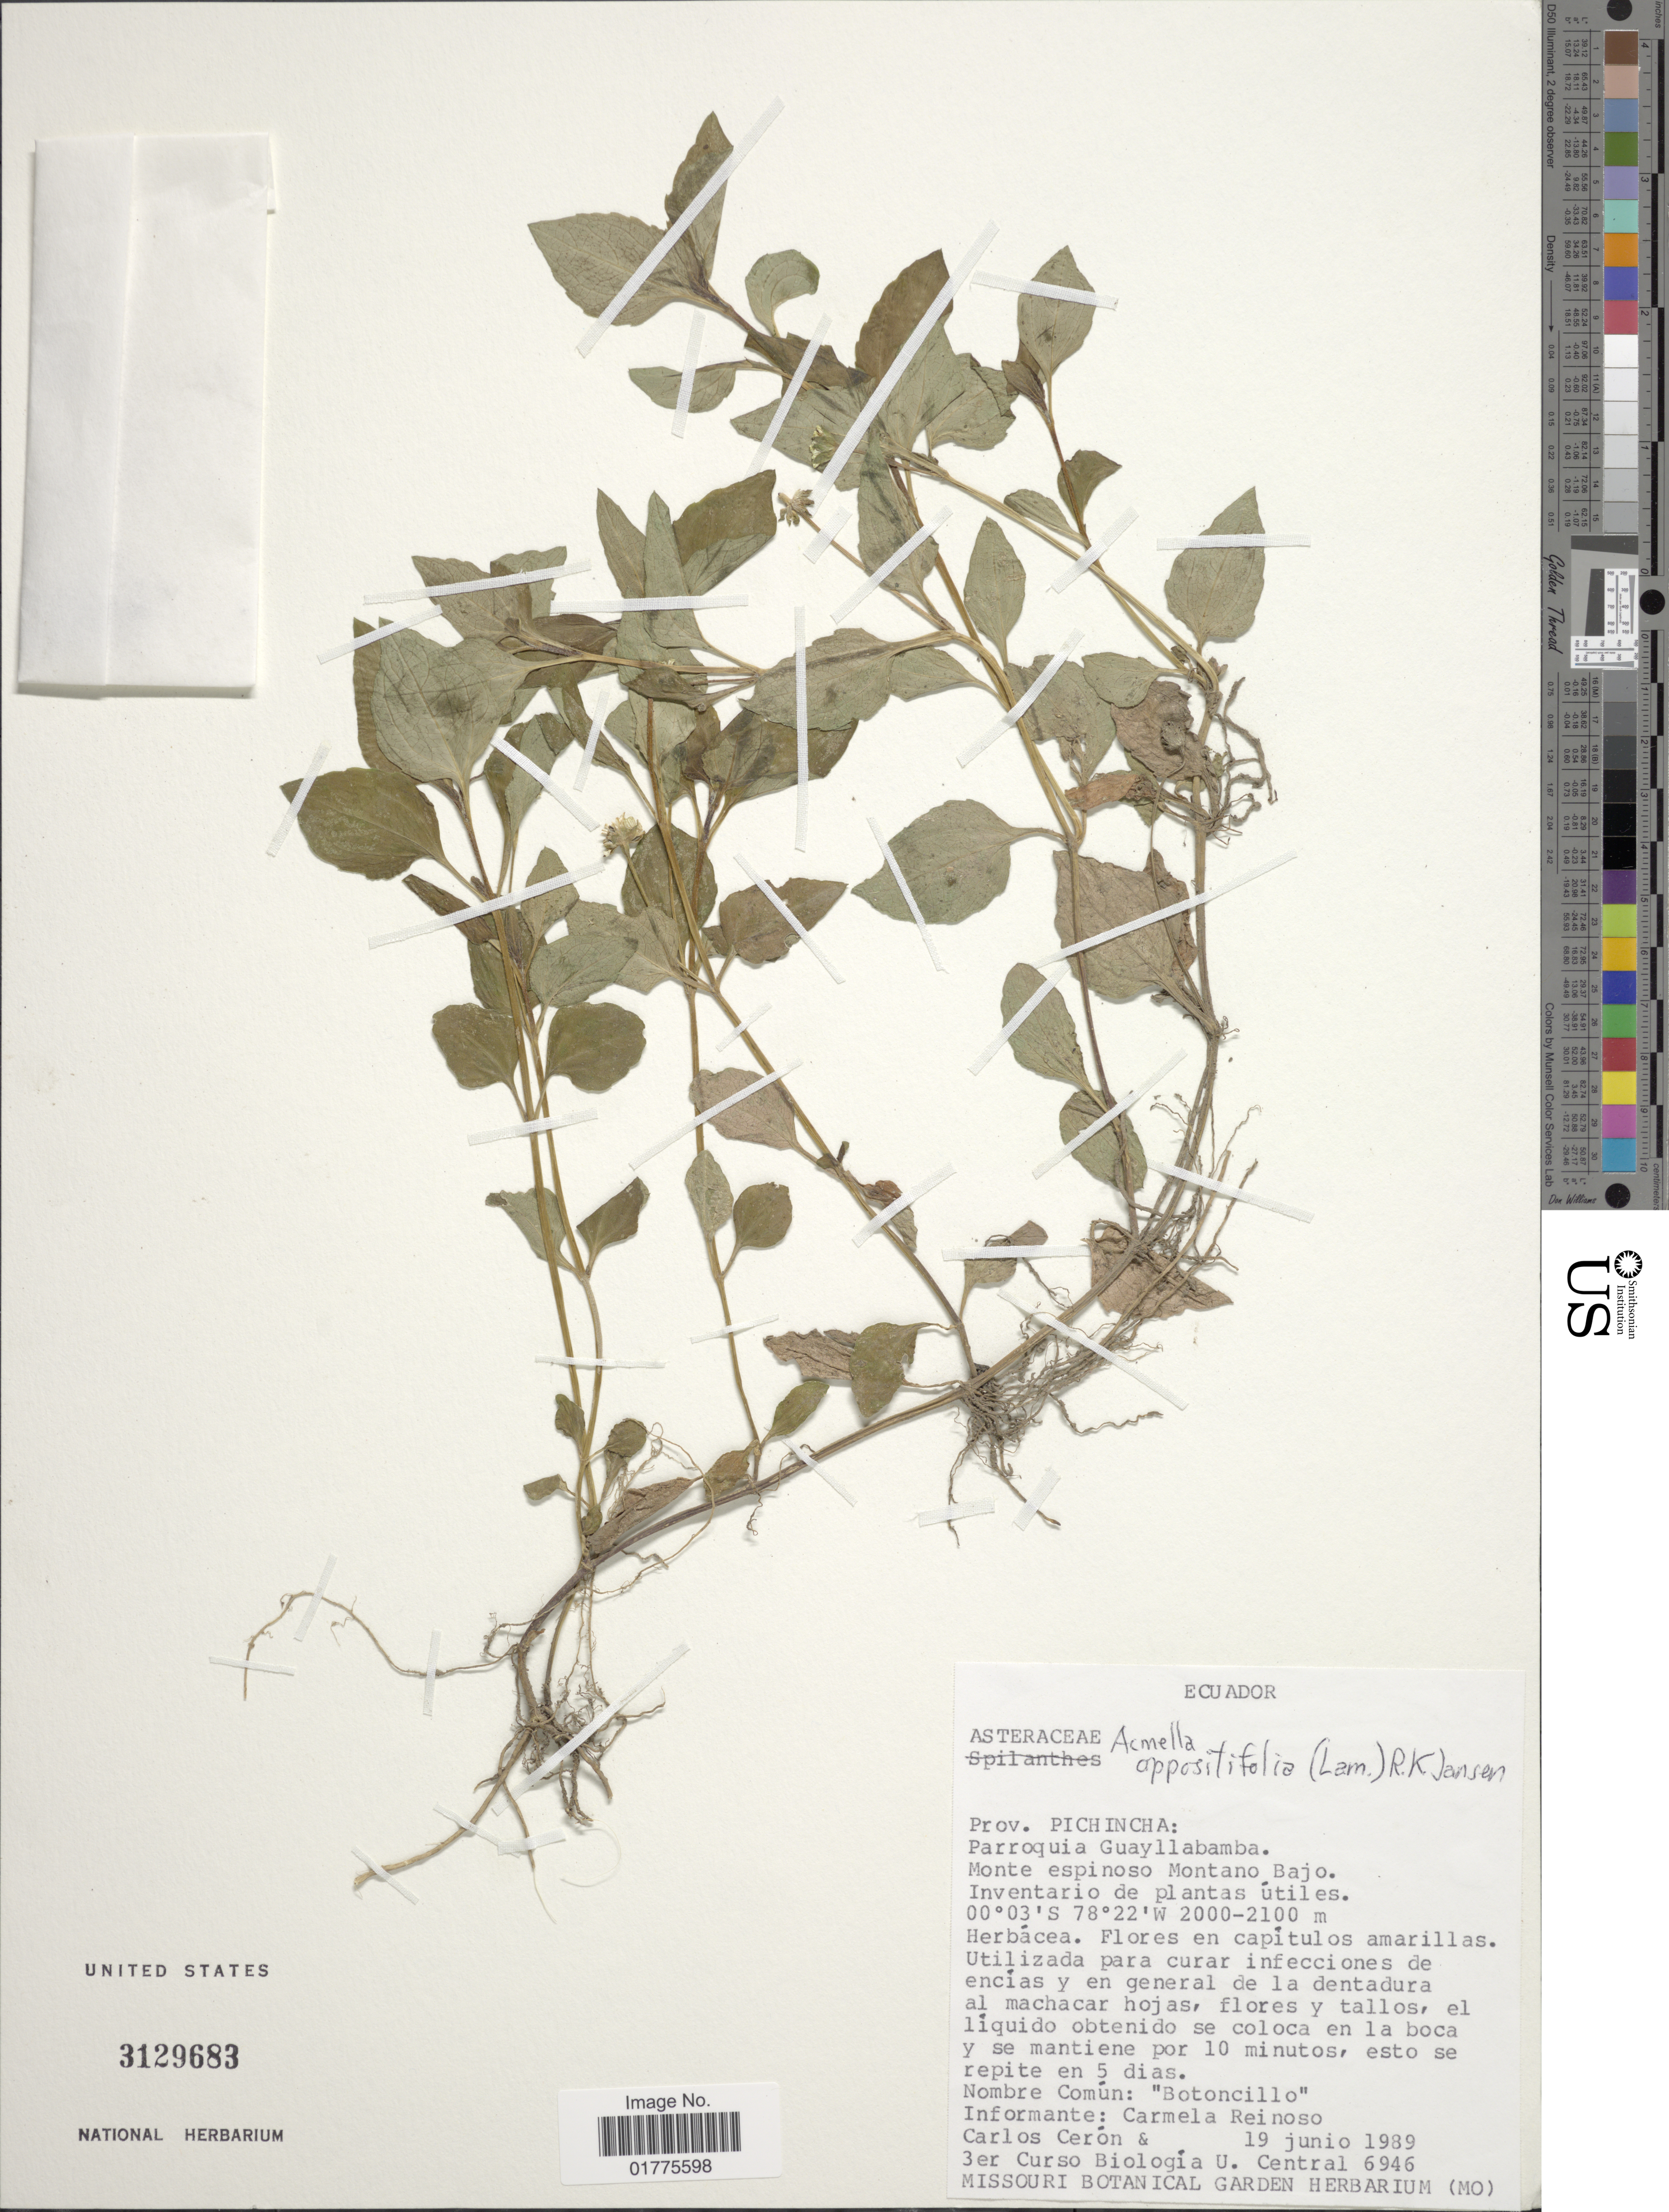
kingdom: Plantae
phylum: Tracheophyta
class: Magnoliopsida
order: Asterales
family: Asteraceae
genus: Acmella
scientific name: Acmella repens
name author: (Walter) Rich.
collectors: C. E. Cerón M. & D. Pak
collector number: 6946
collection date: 1989-06-19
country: Ecuador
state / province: Pichincha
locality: Parroquia Guayllabamba. Monte espinoso Montano Bajo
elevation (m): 2000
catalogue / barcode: US 3129683